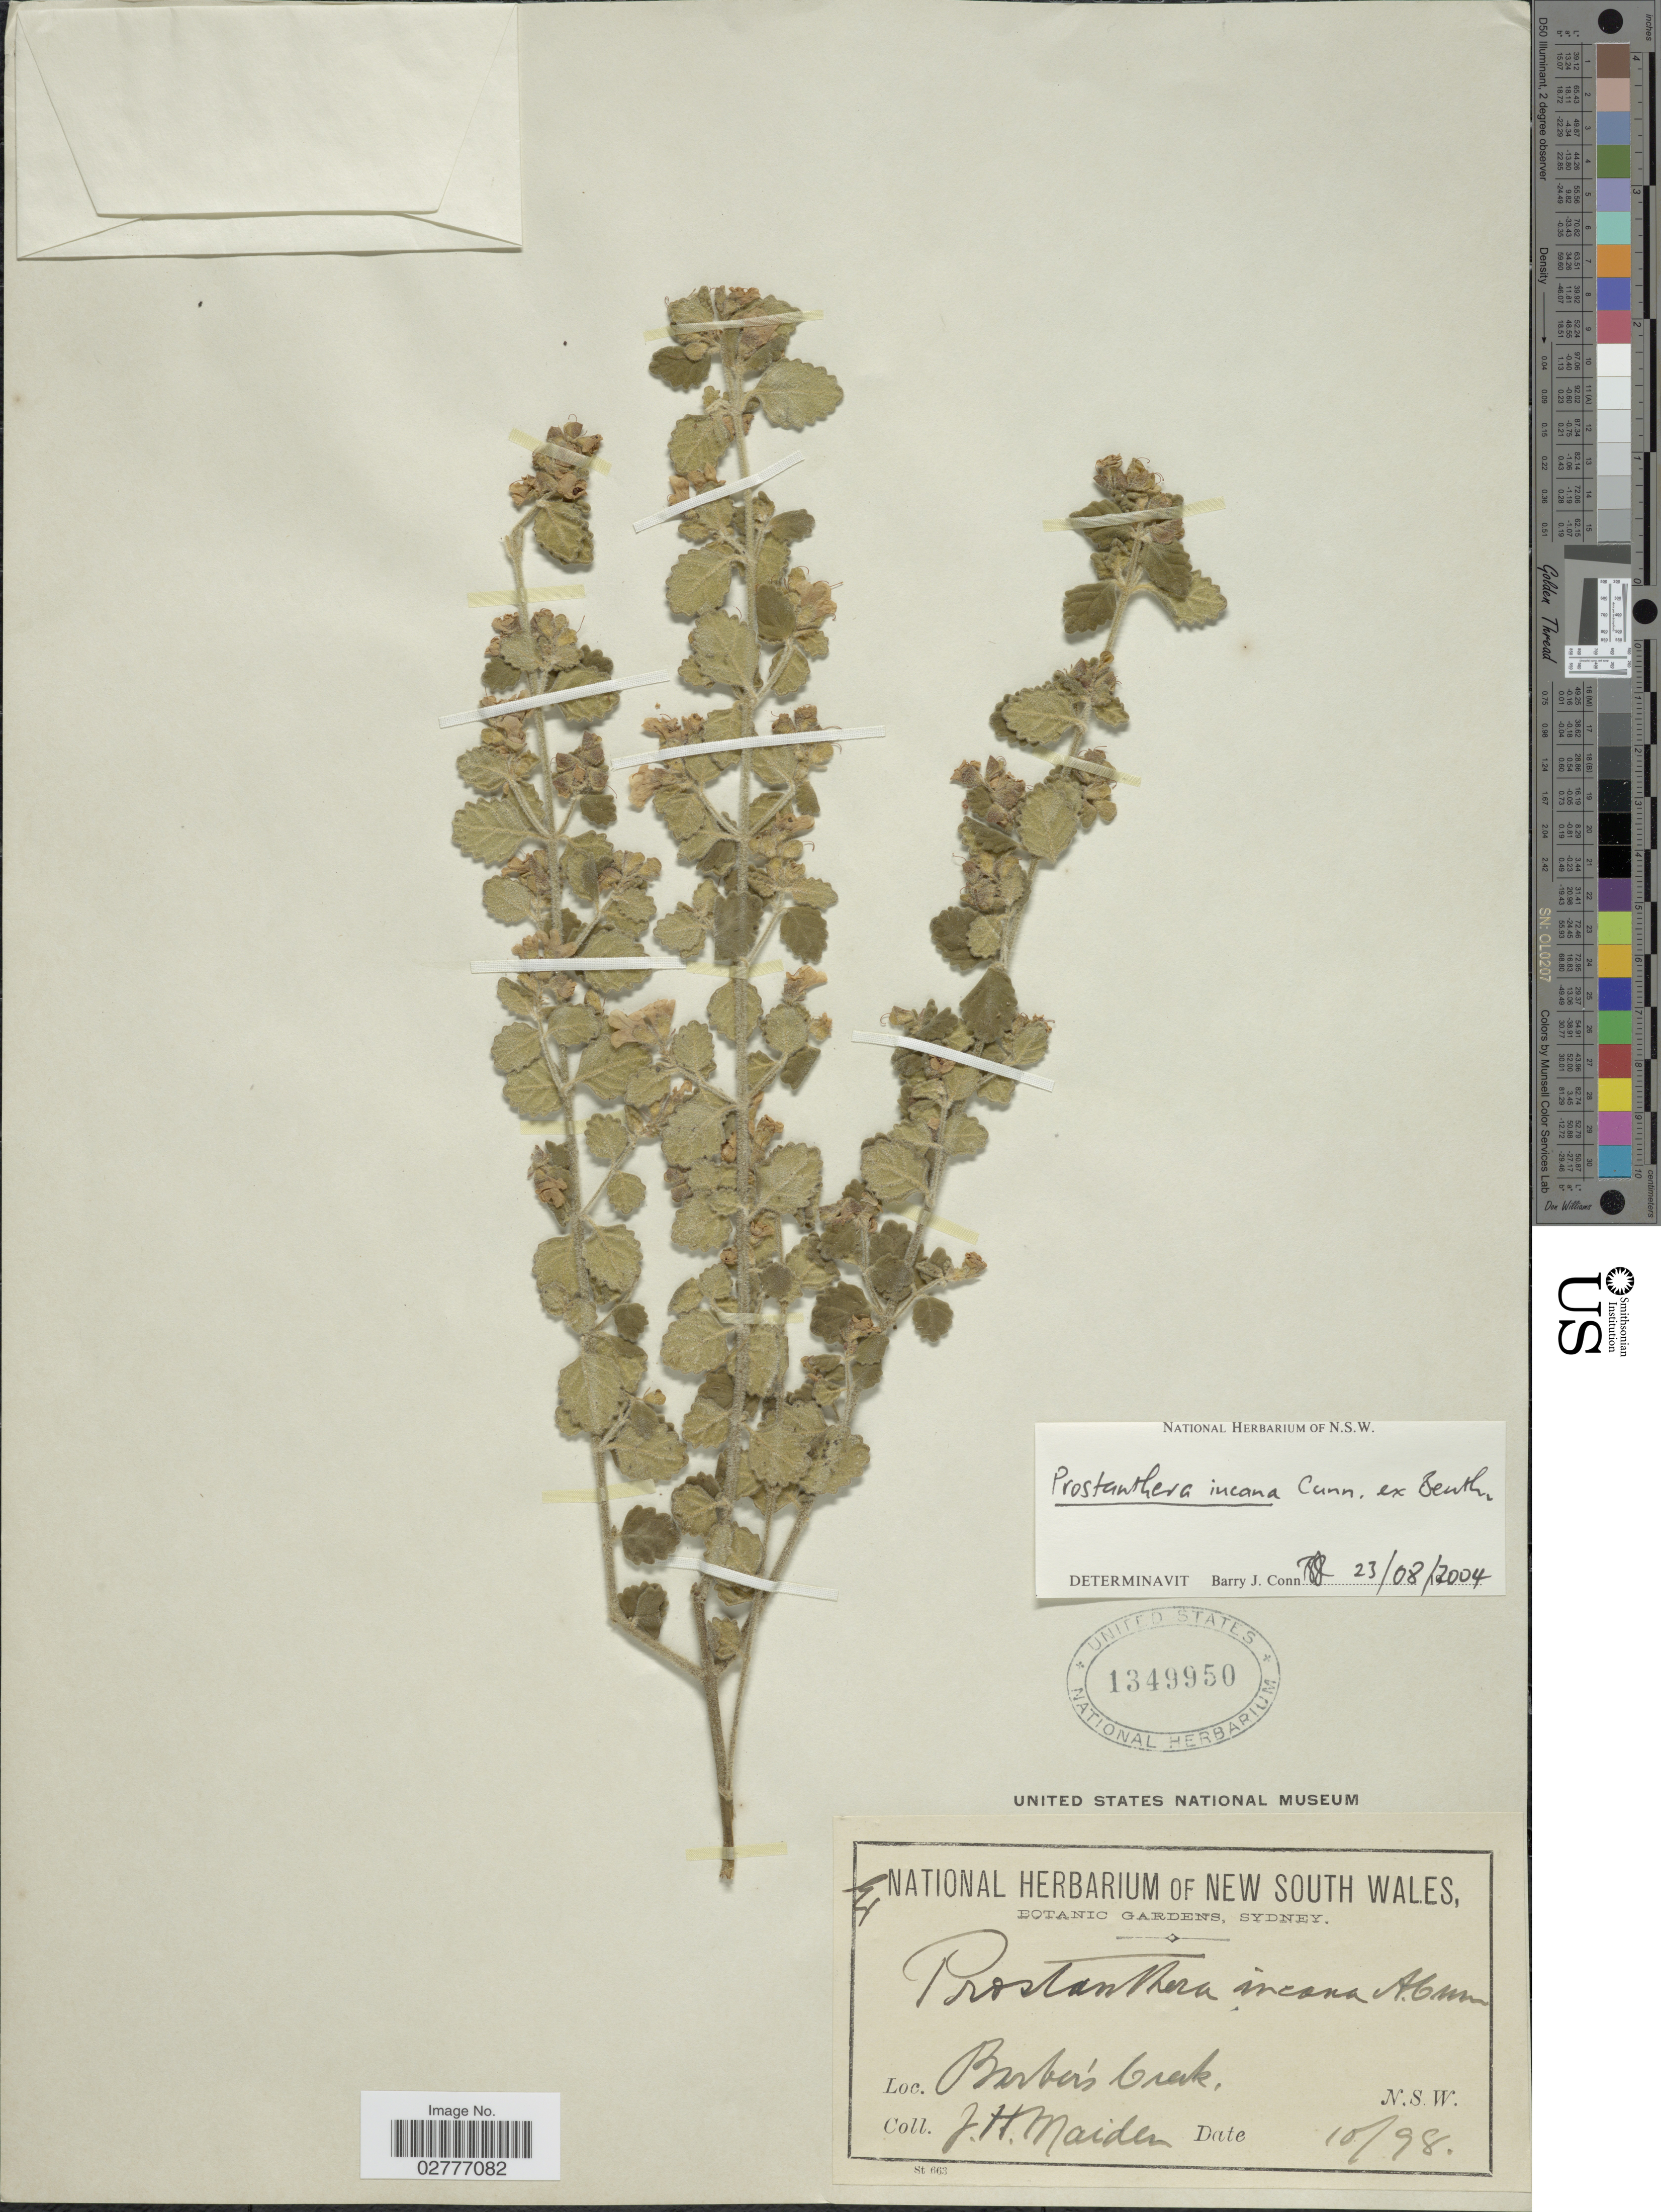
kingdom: Plantae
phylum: Tracheophyta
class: Magnoliopsida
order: Lamiales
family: Lamiaceae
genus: Prostanthera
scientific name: Prostanthera incana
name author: A. Cunn. ex Benth.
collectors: J. Maiden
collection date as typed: Transcribed d/m/y: /10/98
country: Australia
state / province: New South Wales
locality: Barber's Creek.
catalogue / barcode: US 1349950